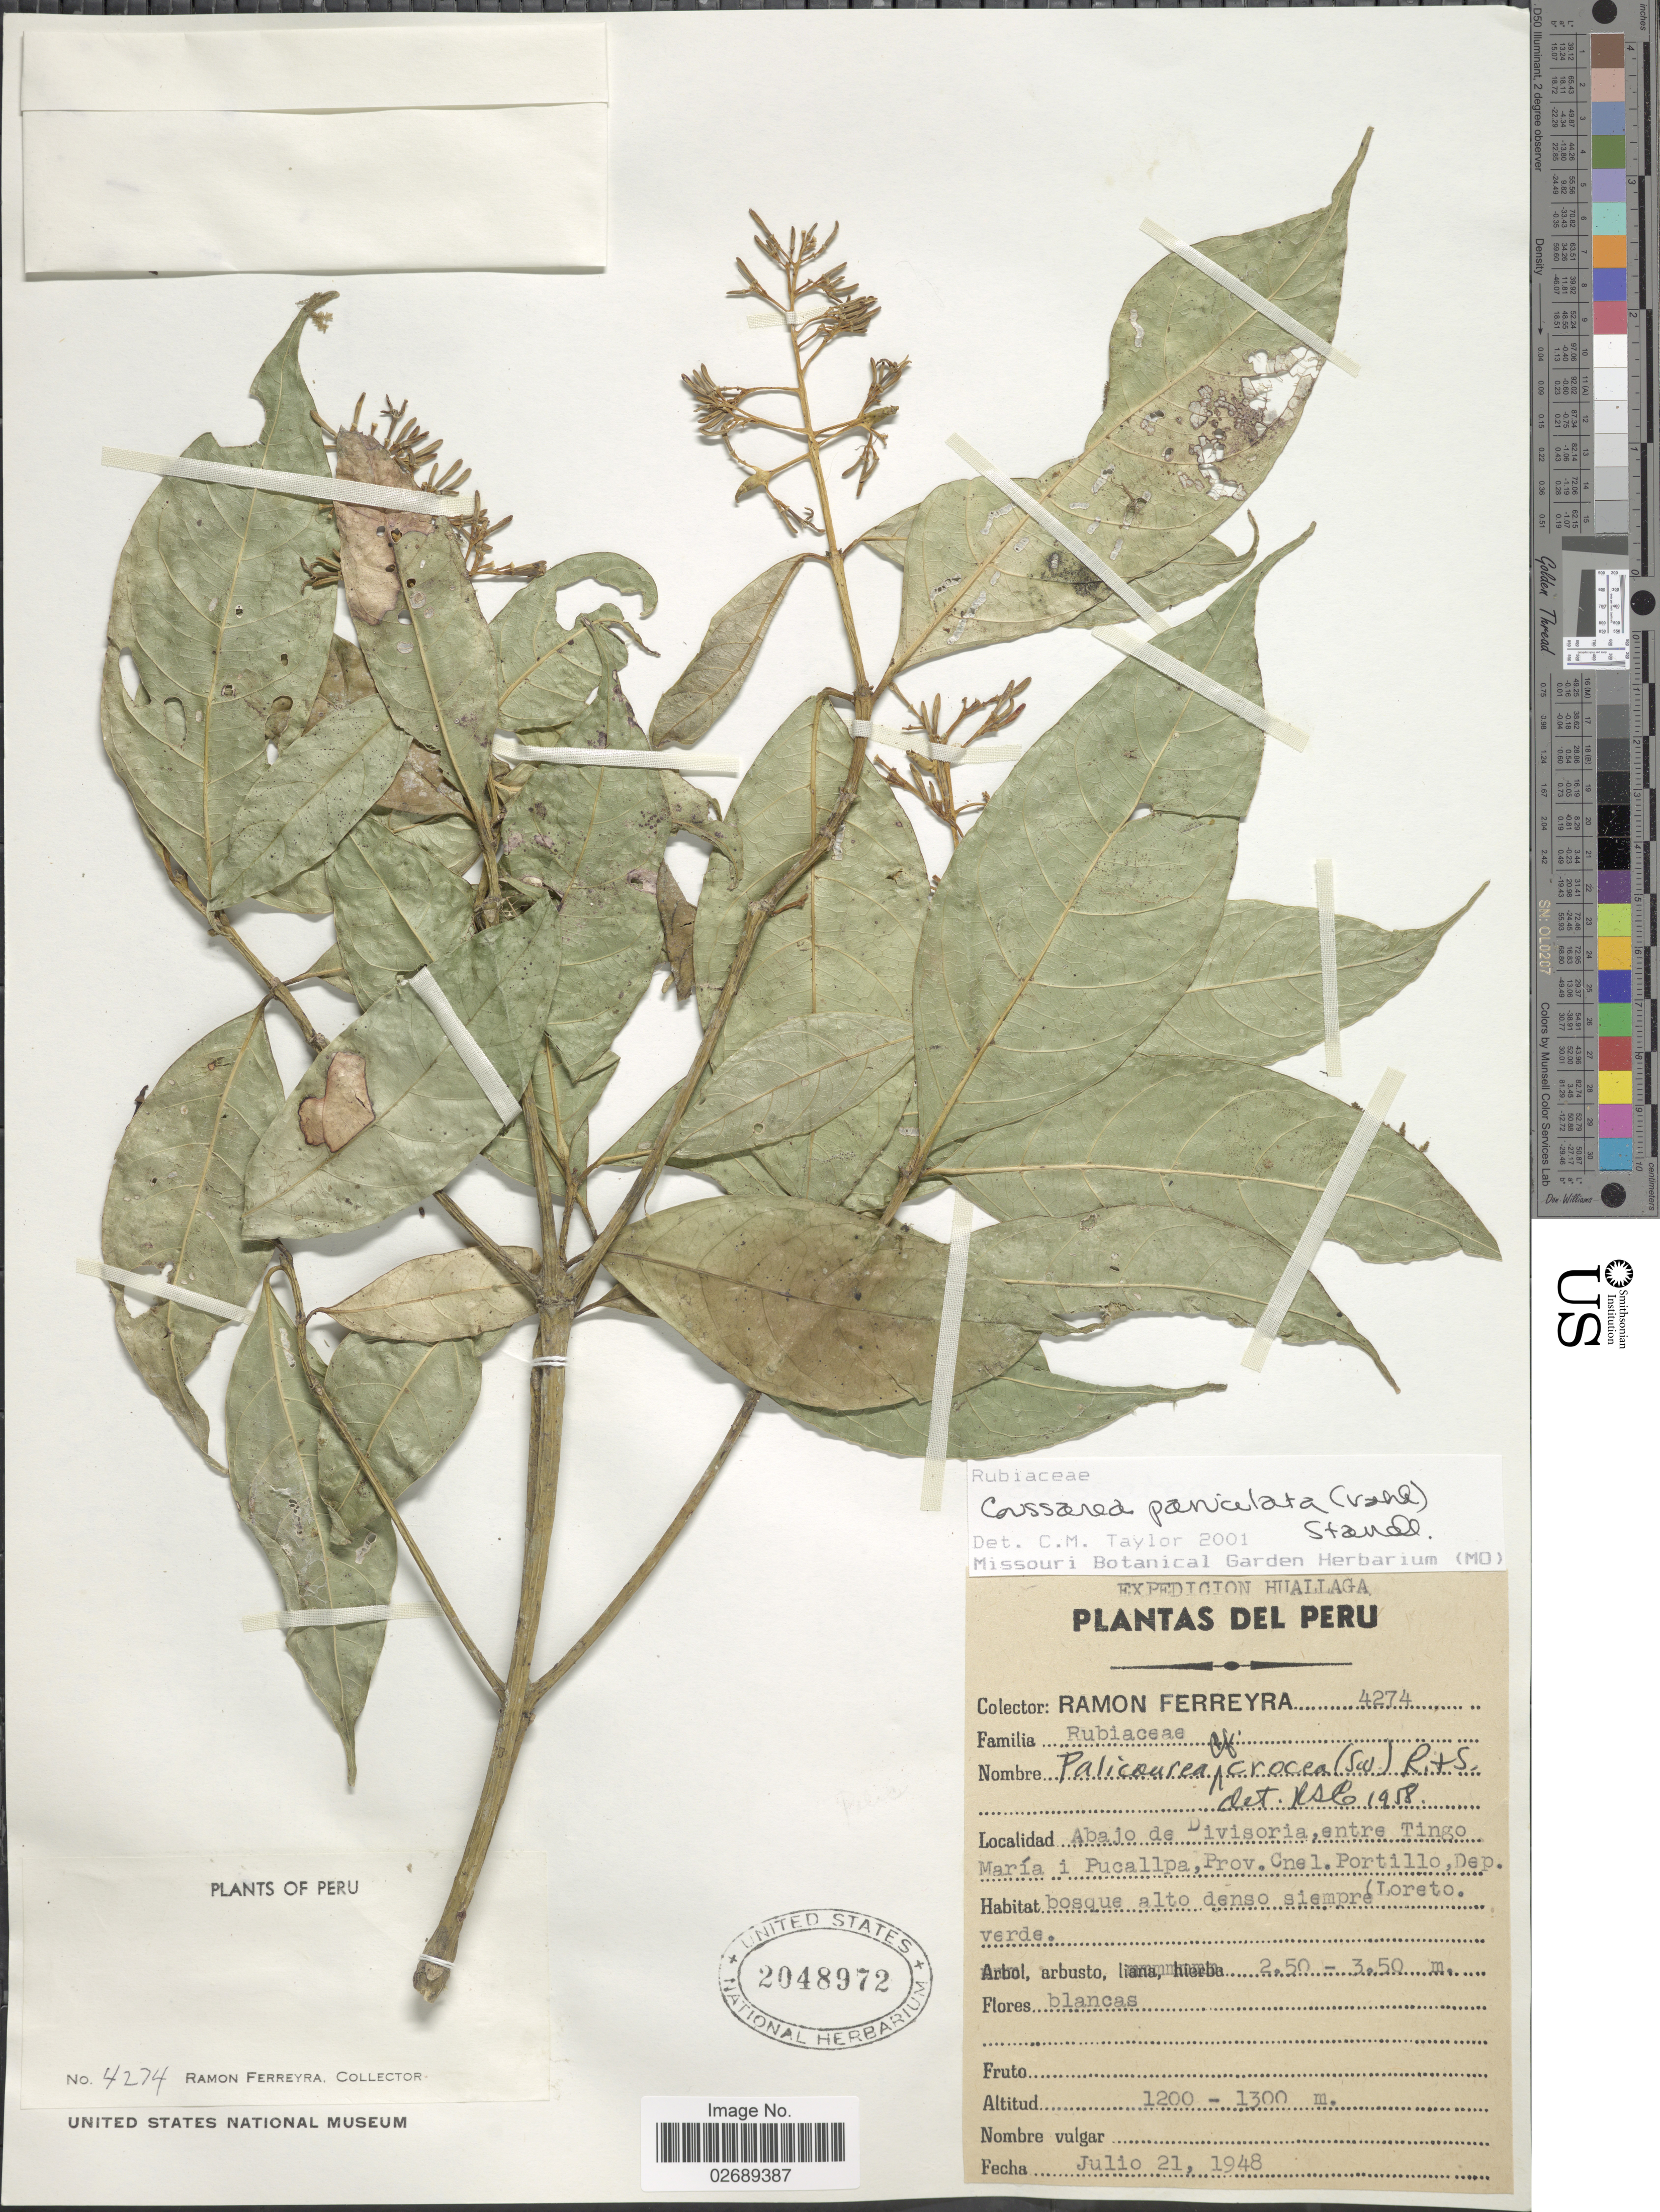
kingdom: Plantae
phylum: Tracheophyta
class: Magnoliopsida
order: Gentianales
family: Rubiaceae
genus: Coussarea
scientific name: Coussarea paniculata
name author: (Vahl) Standl.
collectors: R. A. Ferreyra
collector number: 4274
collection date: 1948-07-21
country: Peru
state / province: Loreto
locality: Huallaga. Abajo de Divisiora, entre Tingo Maria i Pucallpa, Prov. Cnel. Portillo, Dep.Loreto.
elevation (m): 1200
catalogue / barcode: US 2048972